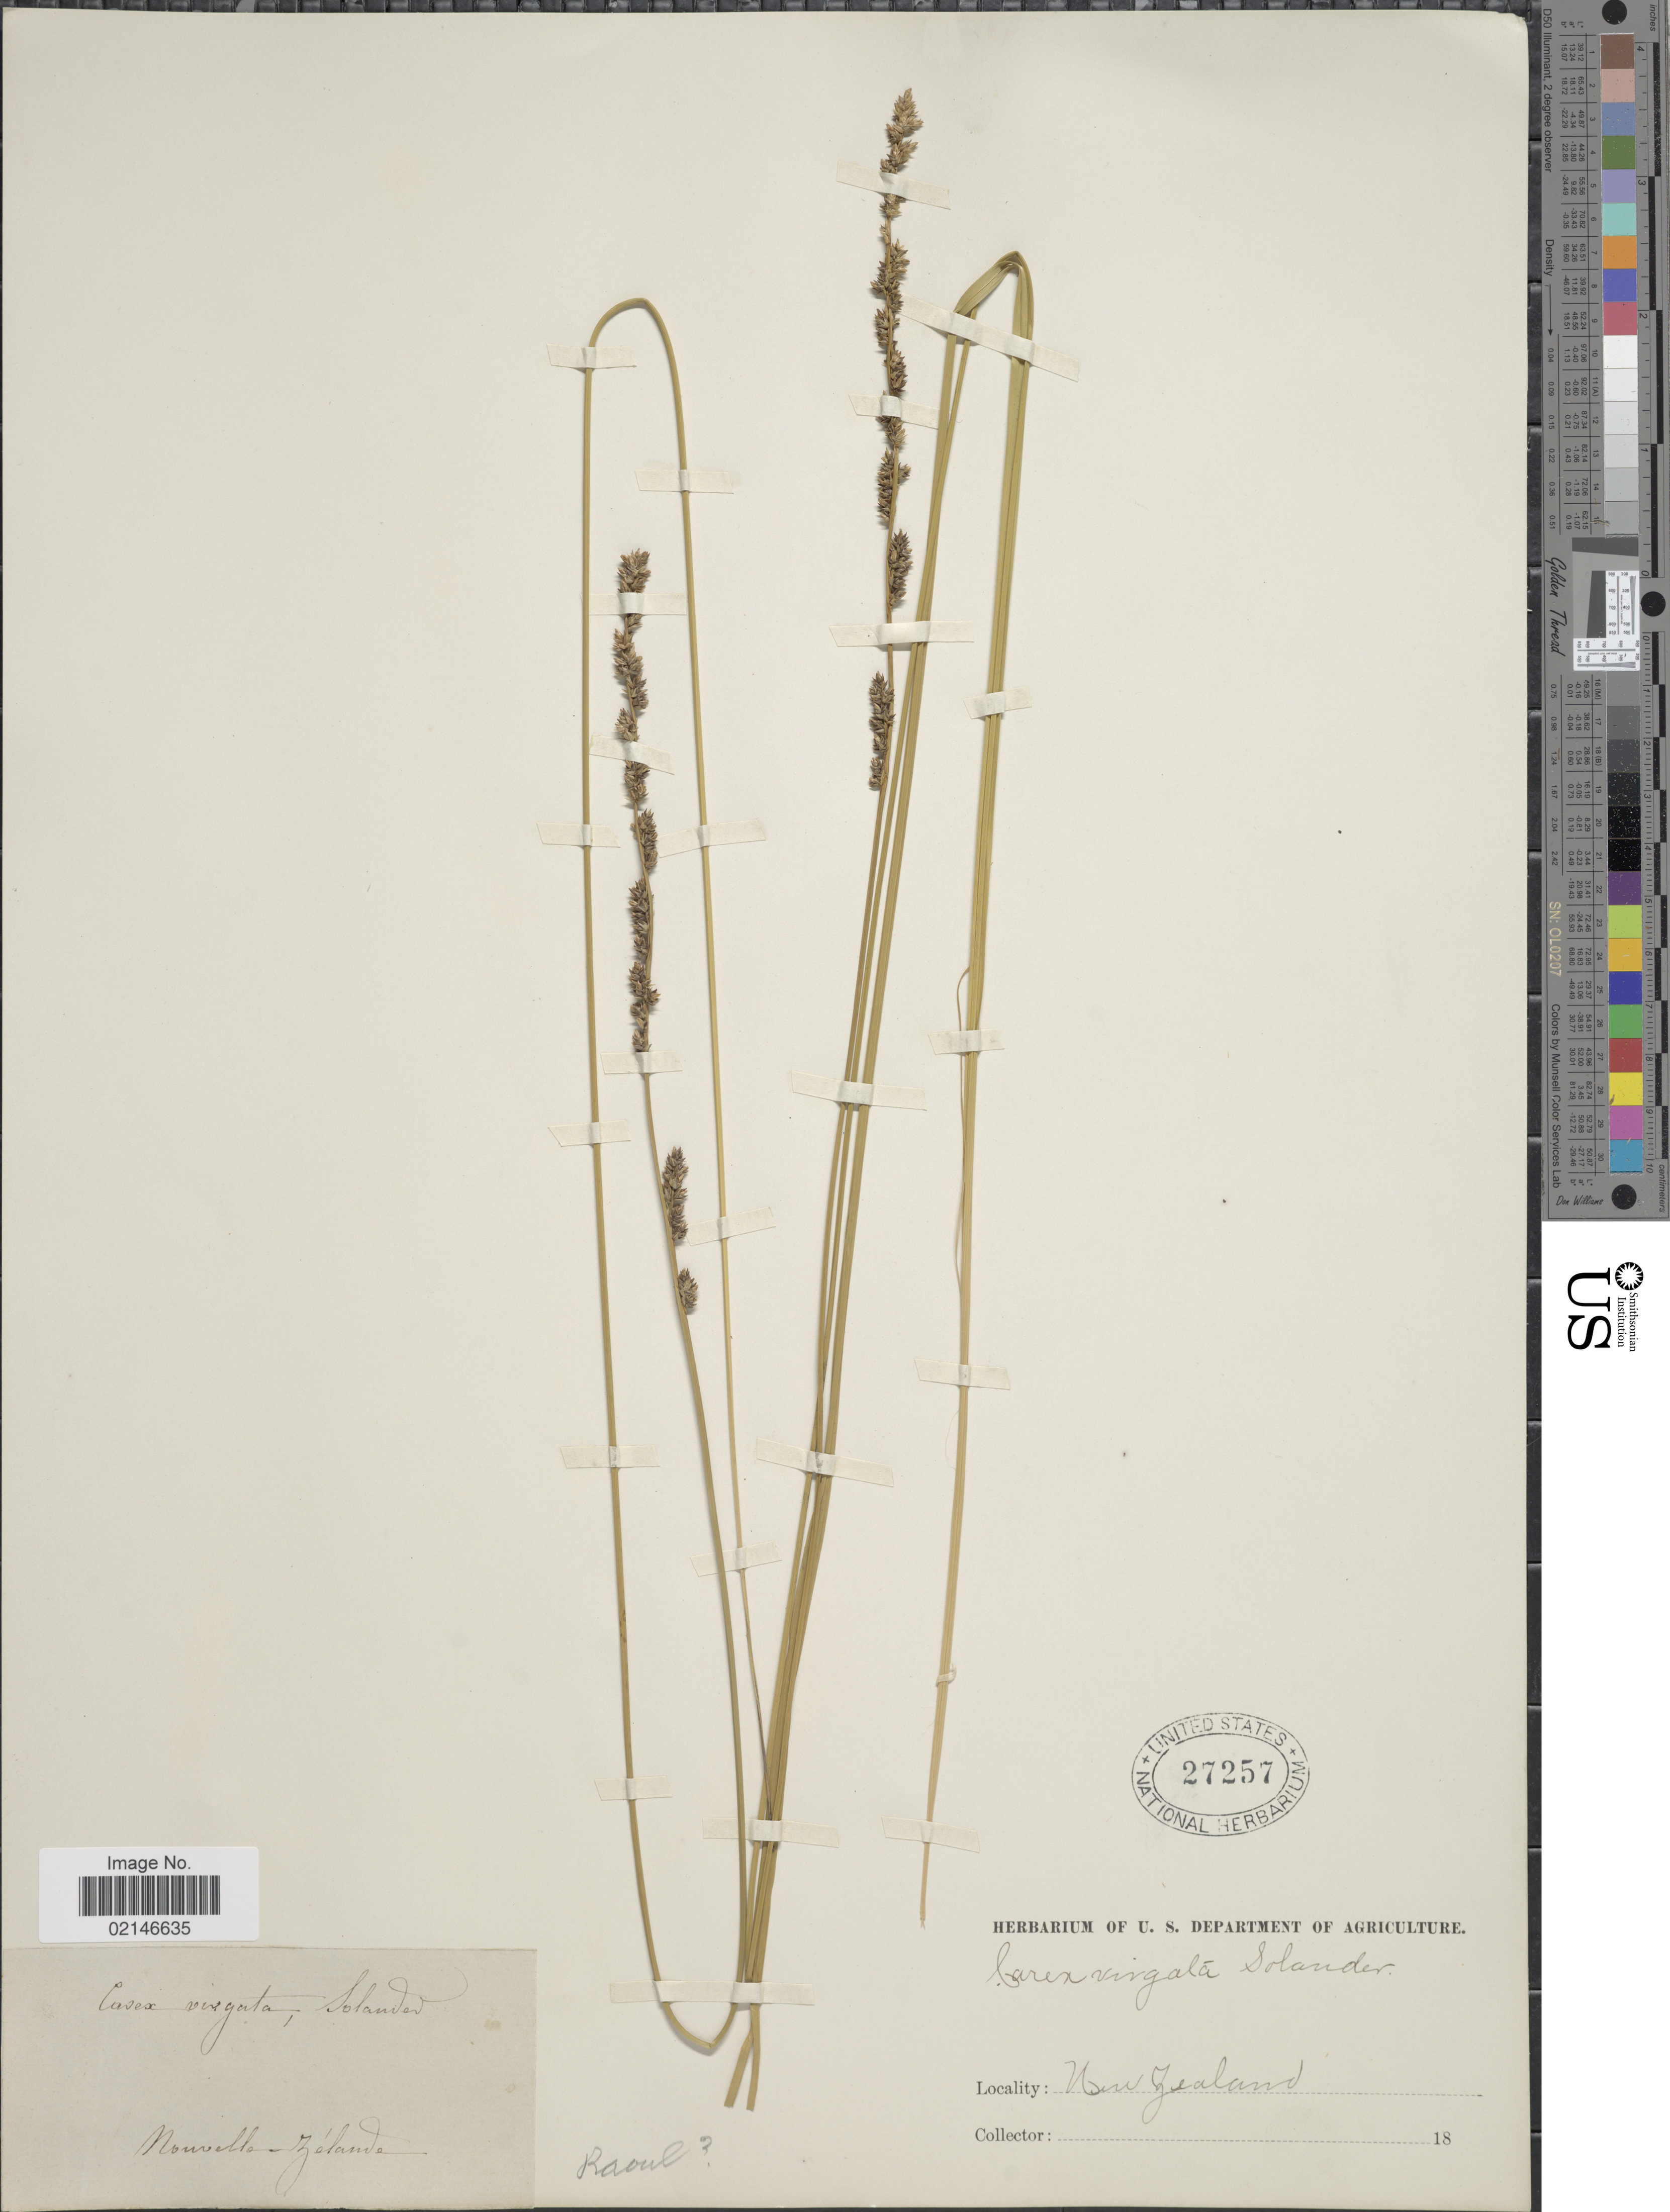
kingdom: Plantae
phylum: Tracheophyta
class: Liliopsida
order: Poales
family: Cyperaceae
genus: Carex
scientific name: Carex virgata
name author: Sol. ex Boott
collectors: ex herb. U. S. Department of Agriculture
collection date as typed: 18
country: New Zealand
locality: Nouvelle - Zelande.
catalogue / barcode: US 27257